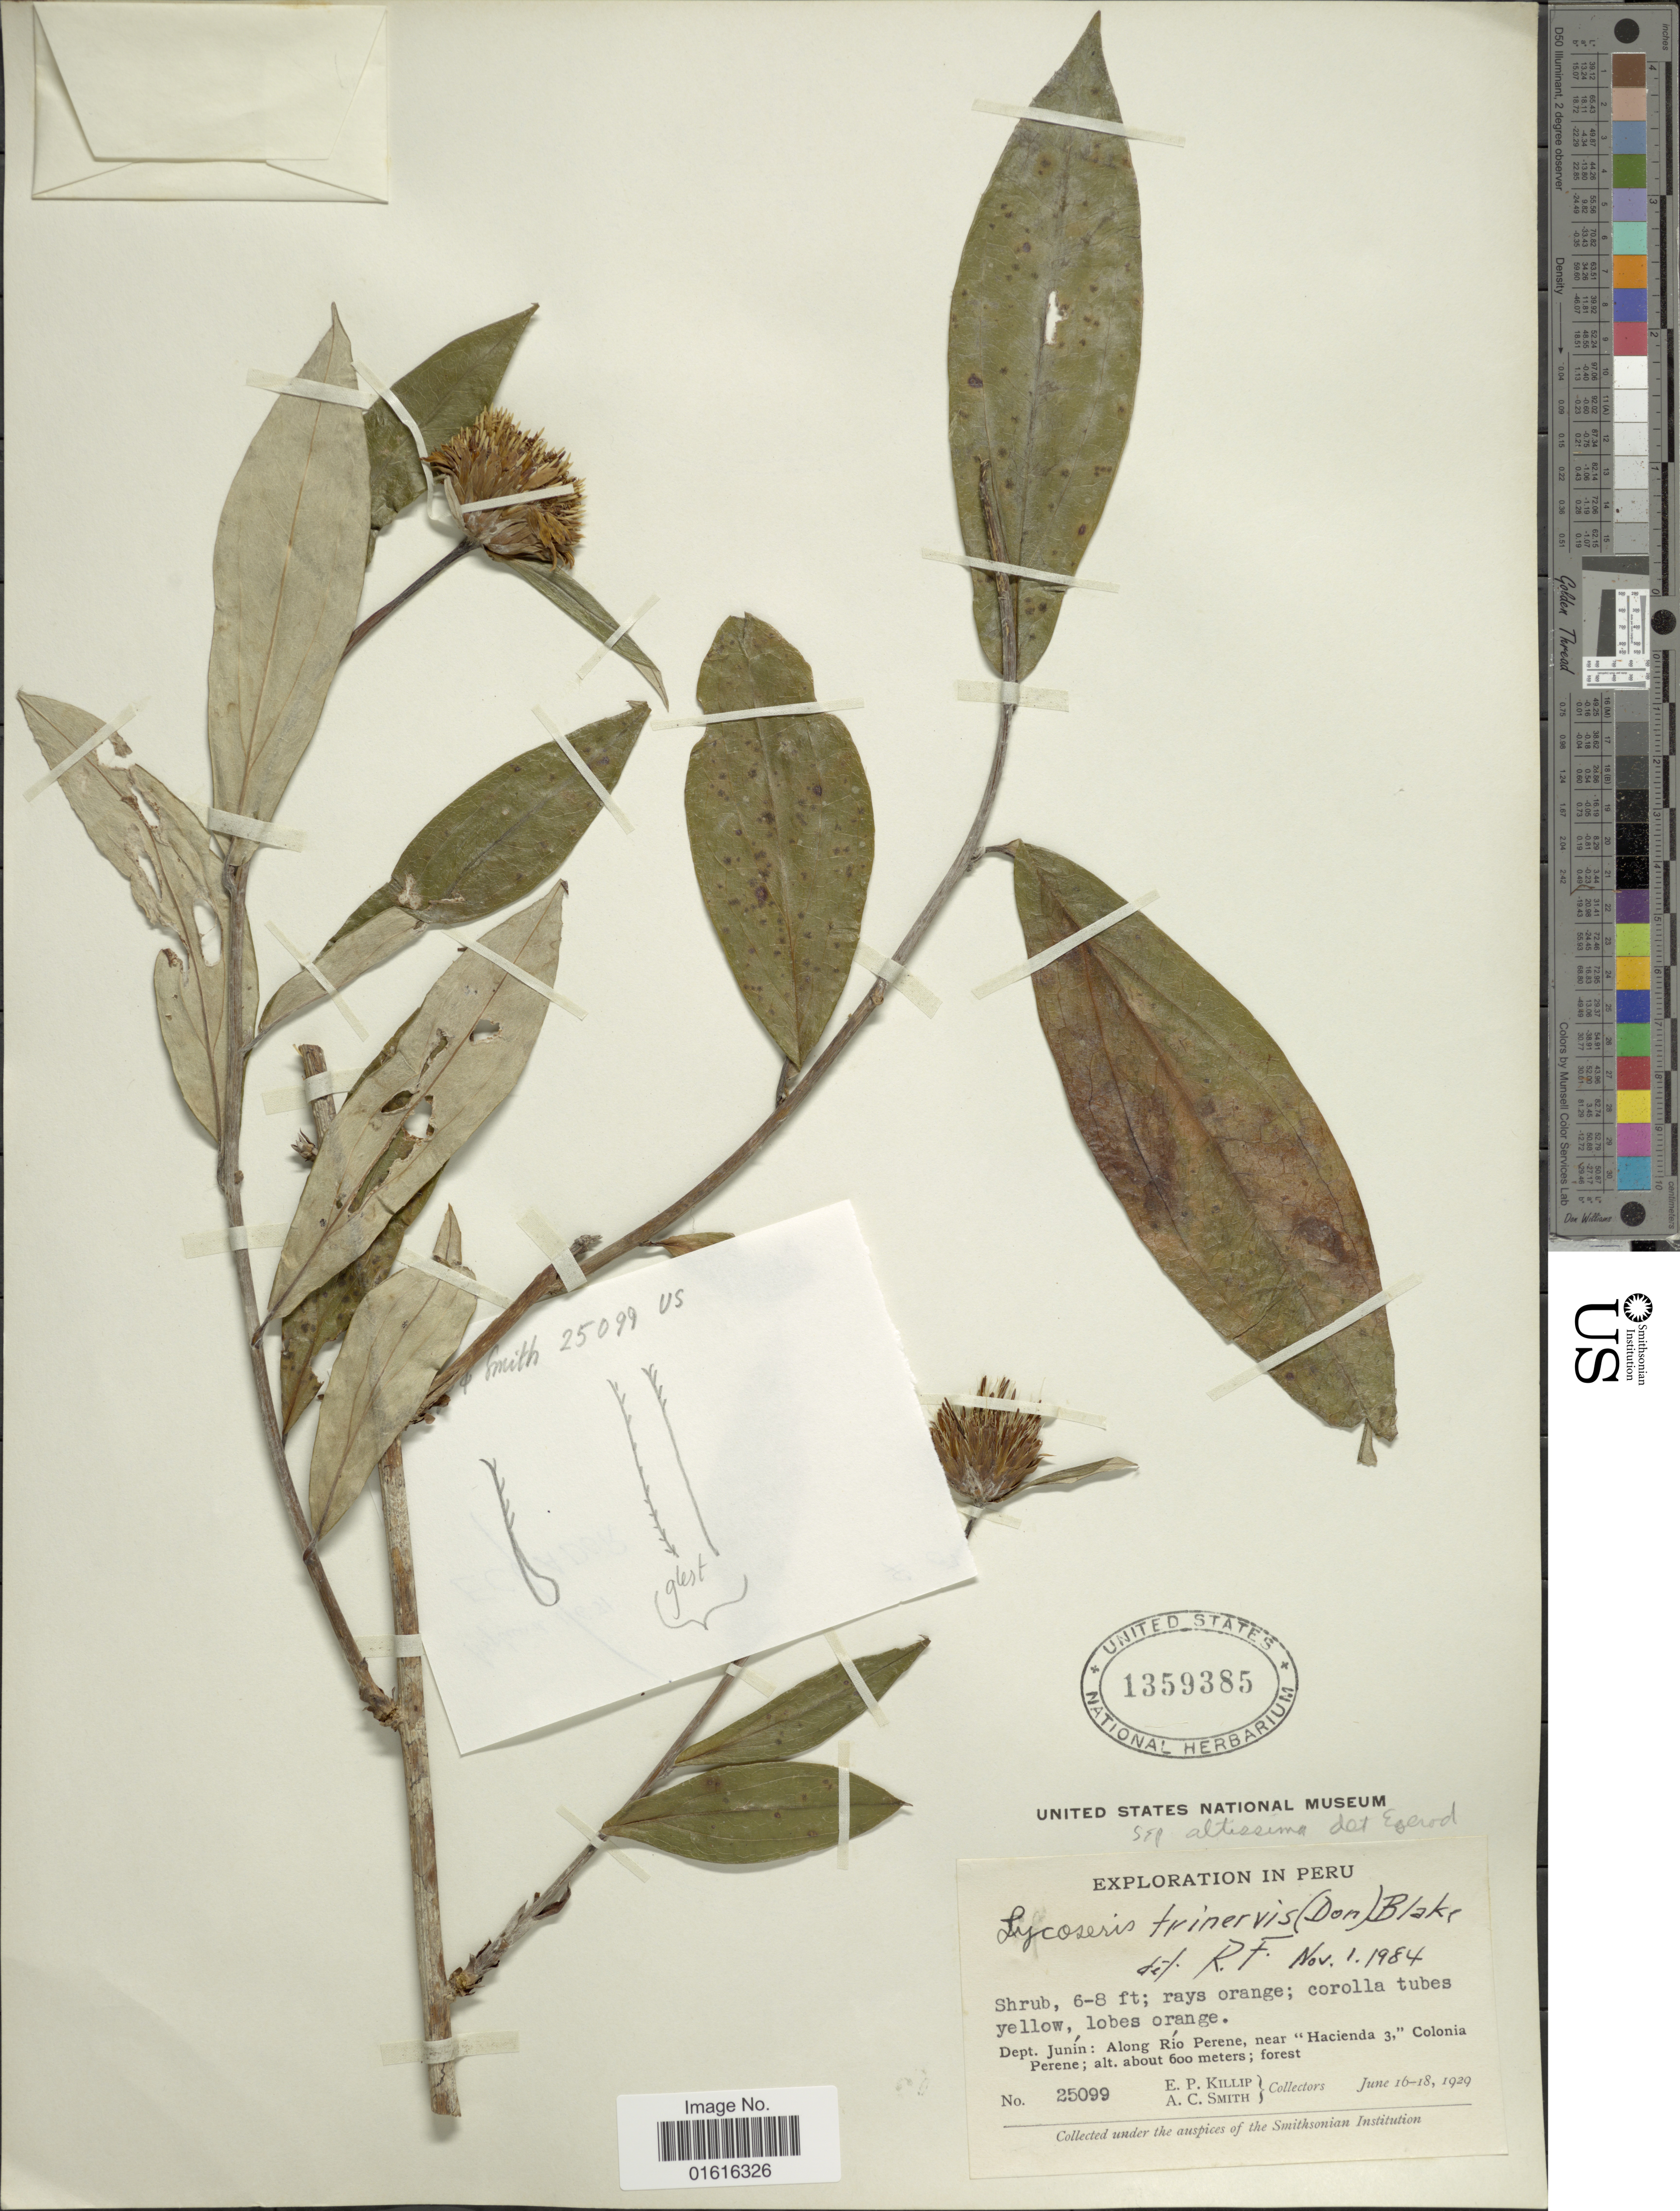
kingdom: Plantae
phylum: Tracheophyta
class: Magnoliopsida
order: Asterales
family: Asteraceae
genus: Lycoseris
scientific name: Lycoseris trinervis subsp. altissima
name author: (Poepp.) K. Egerod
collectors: E. P. Killip & A. C. Smith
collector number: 25099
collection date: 1929-06-16/1929-06-18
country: Peru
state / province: Junín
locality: AlomgRio Peren, near "Hacienda 3," Colonia Perene; forest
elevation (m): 600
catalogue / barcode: US 1359385